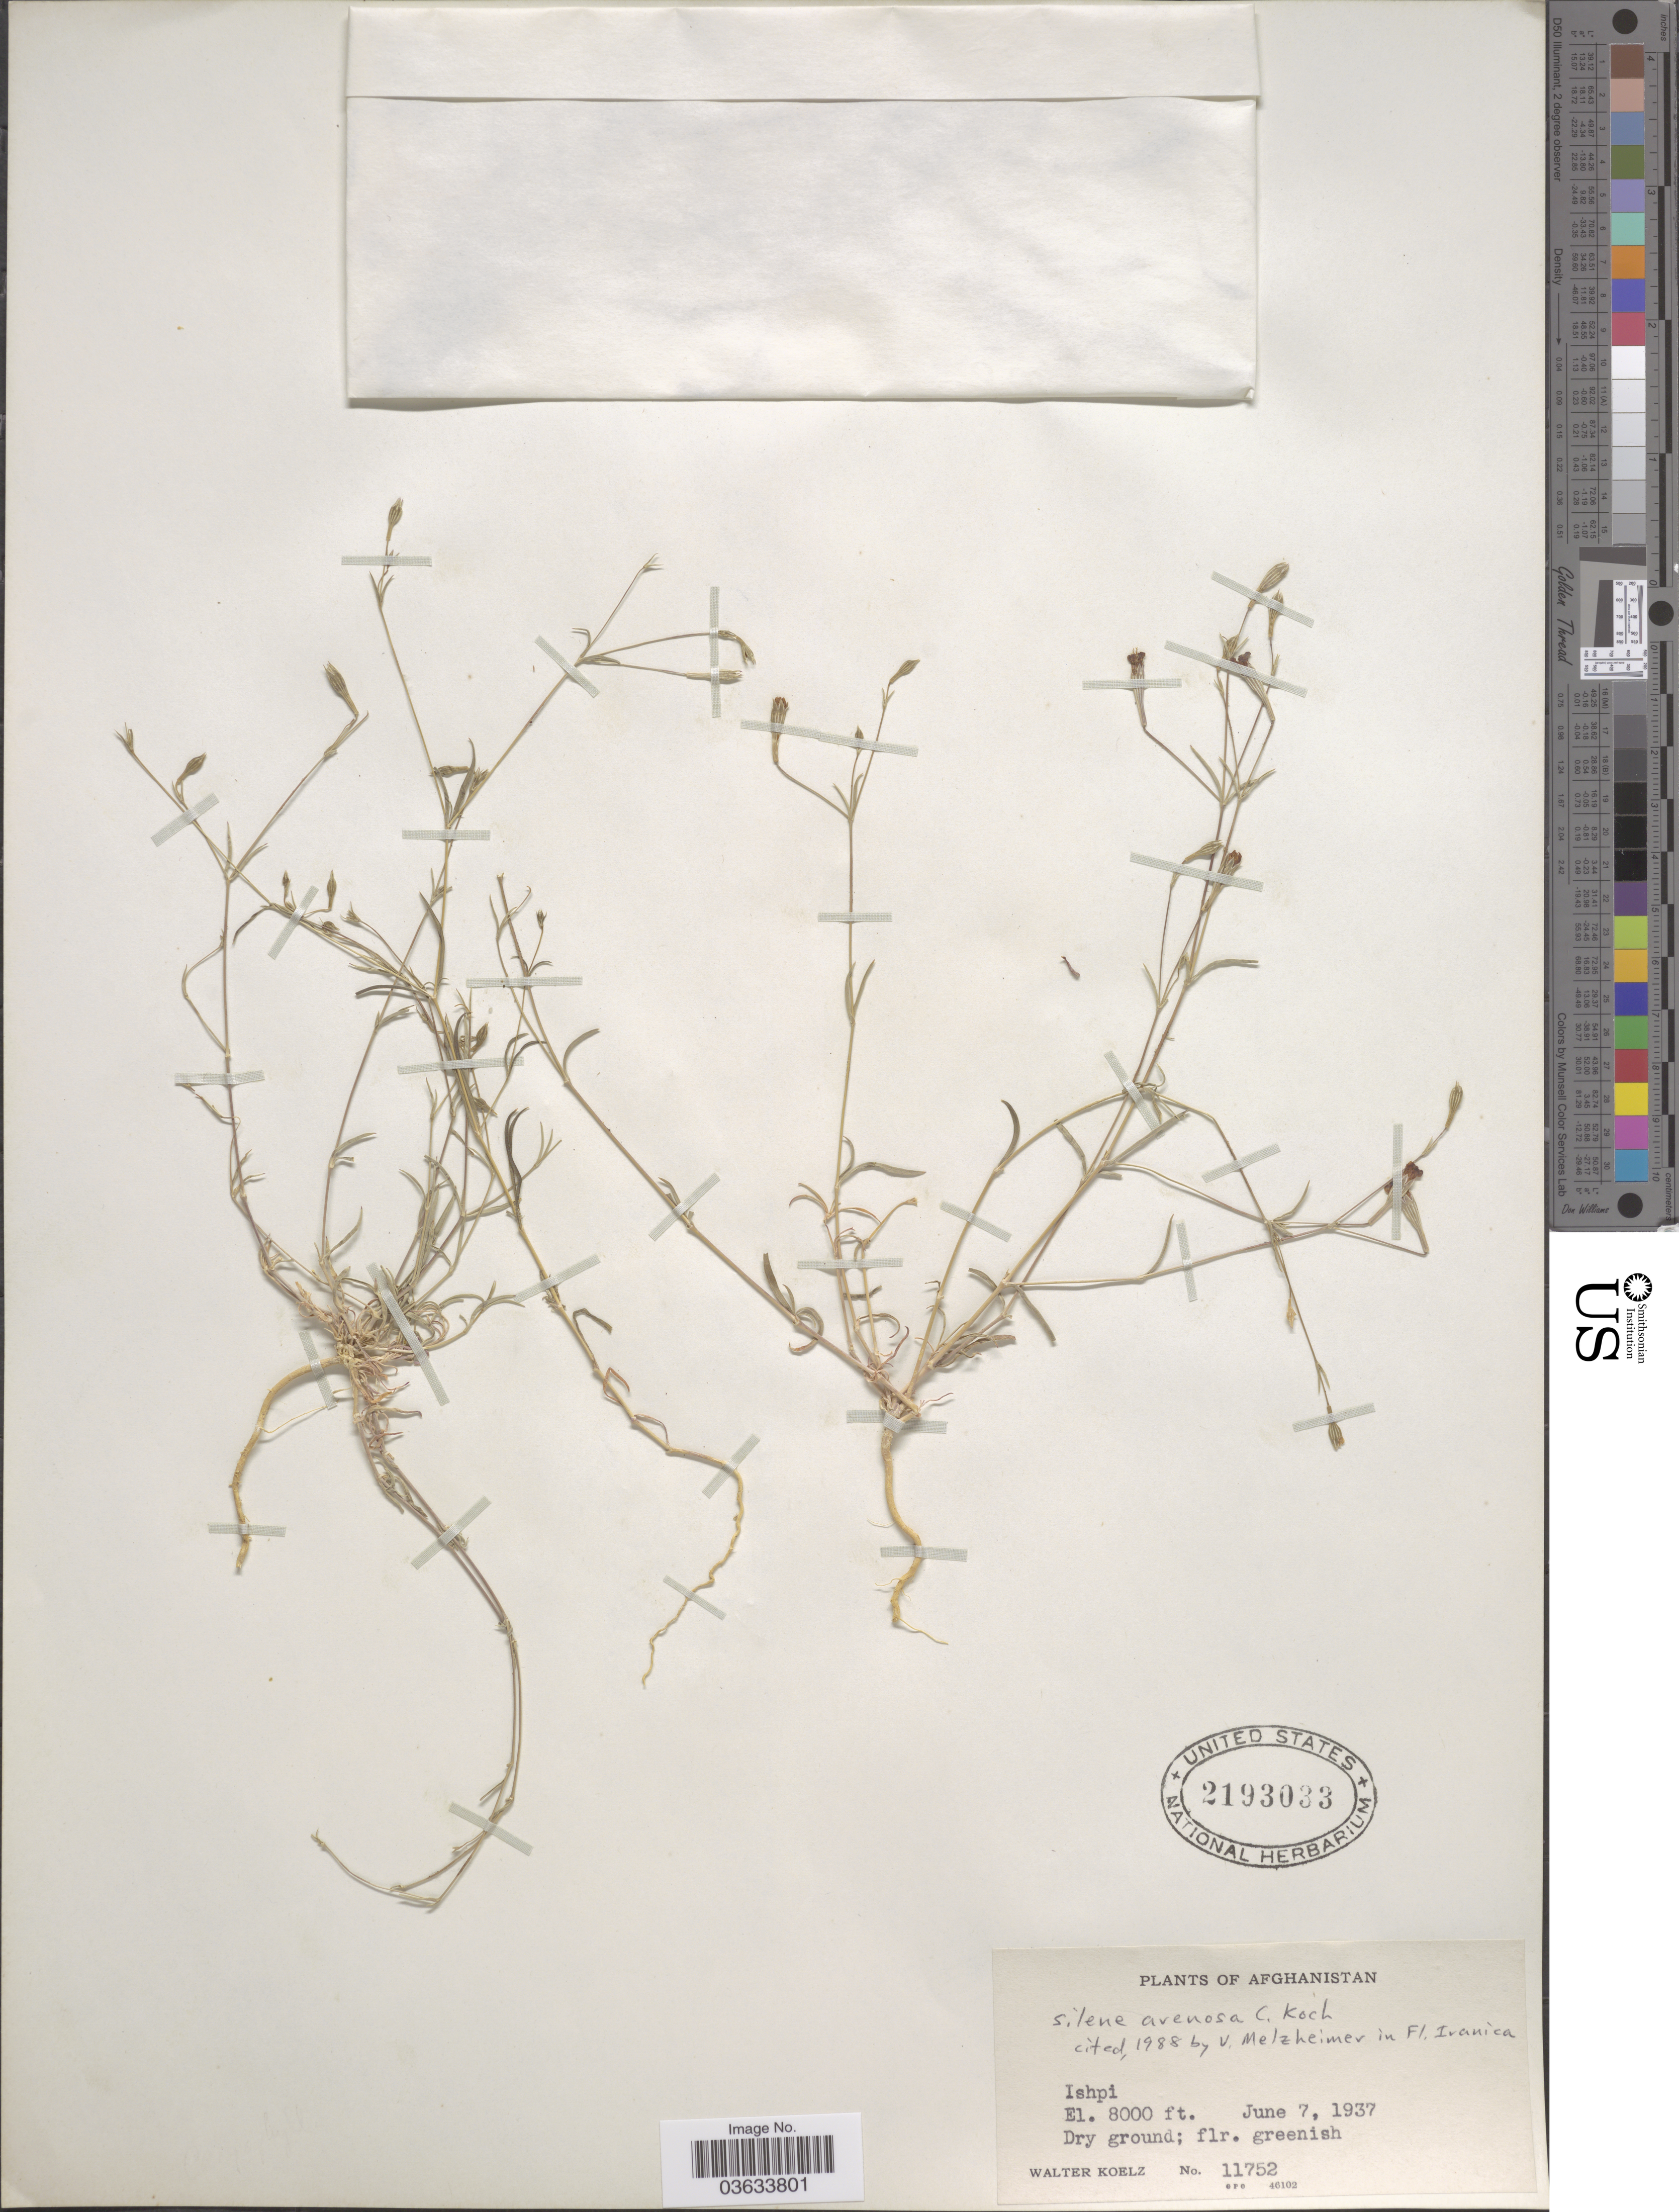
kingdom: Plantae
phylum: Tracheophyta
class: Magnoliopsida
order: Caryophyllales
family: Caryophyllaceae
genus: Silene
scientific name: Silene arenosa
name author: C. Koch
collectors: W. N. Koelz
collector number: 11752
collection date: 1937-06-07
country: Afghanistan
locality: Ishpi.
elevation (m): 2438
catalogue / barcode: US 2193033